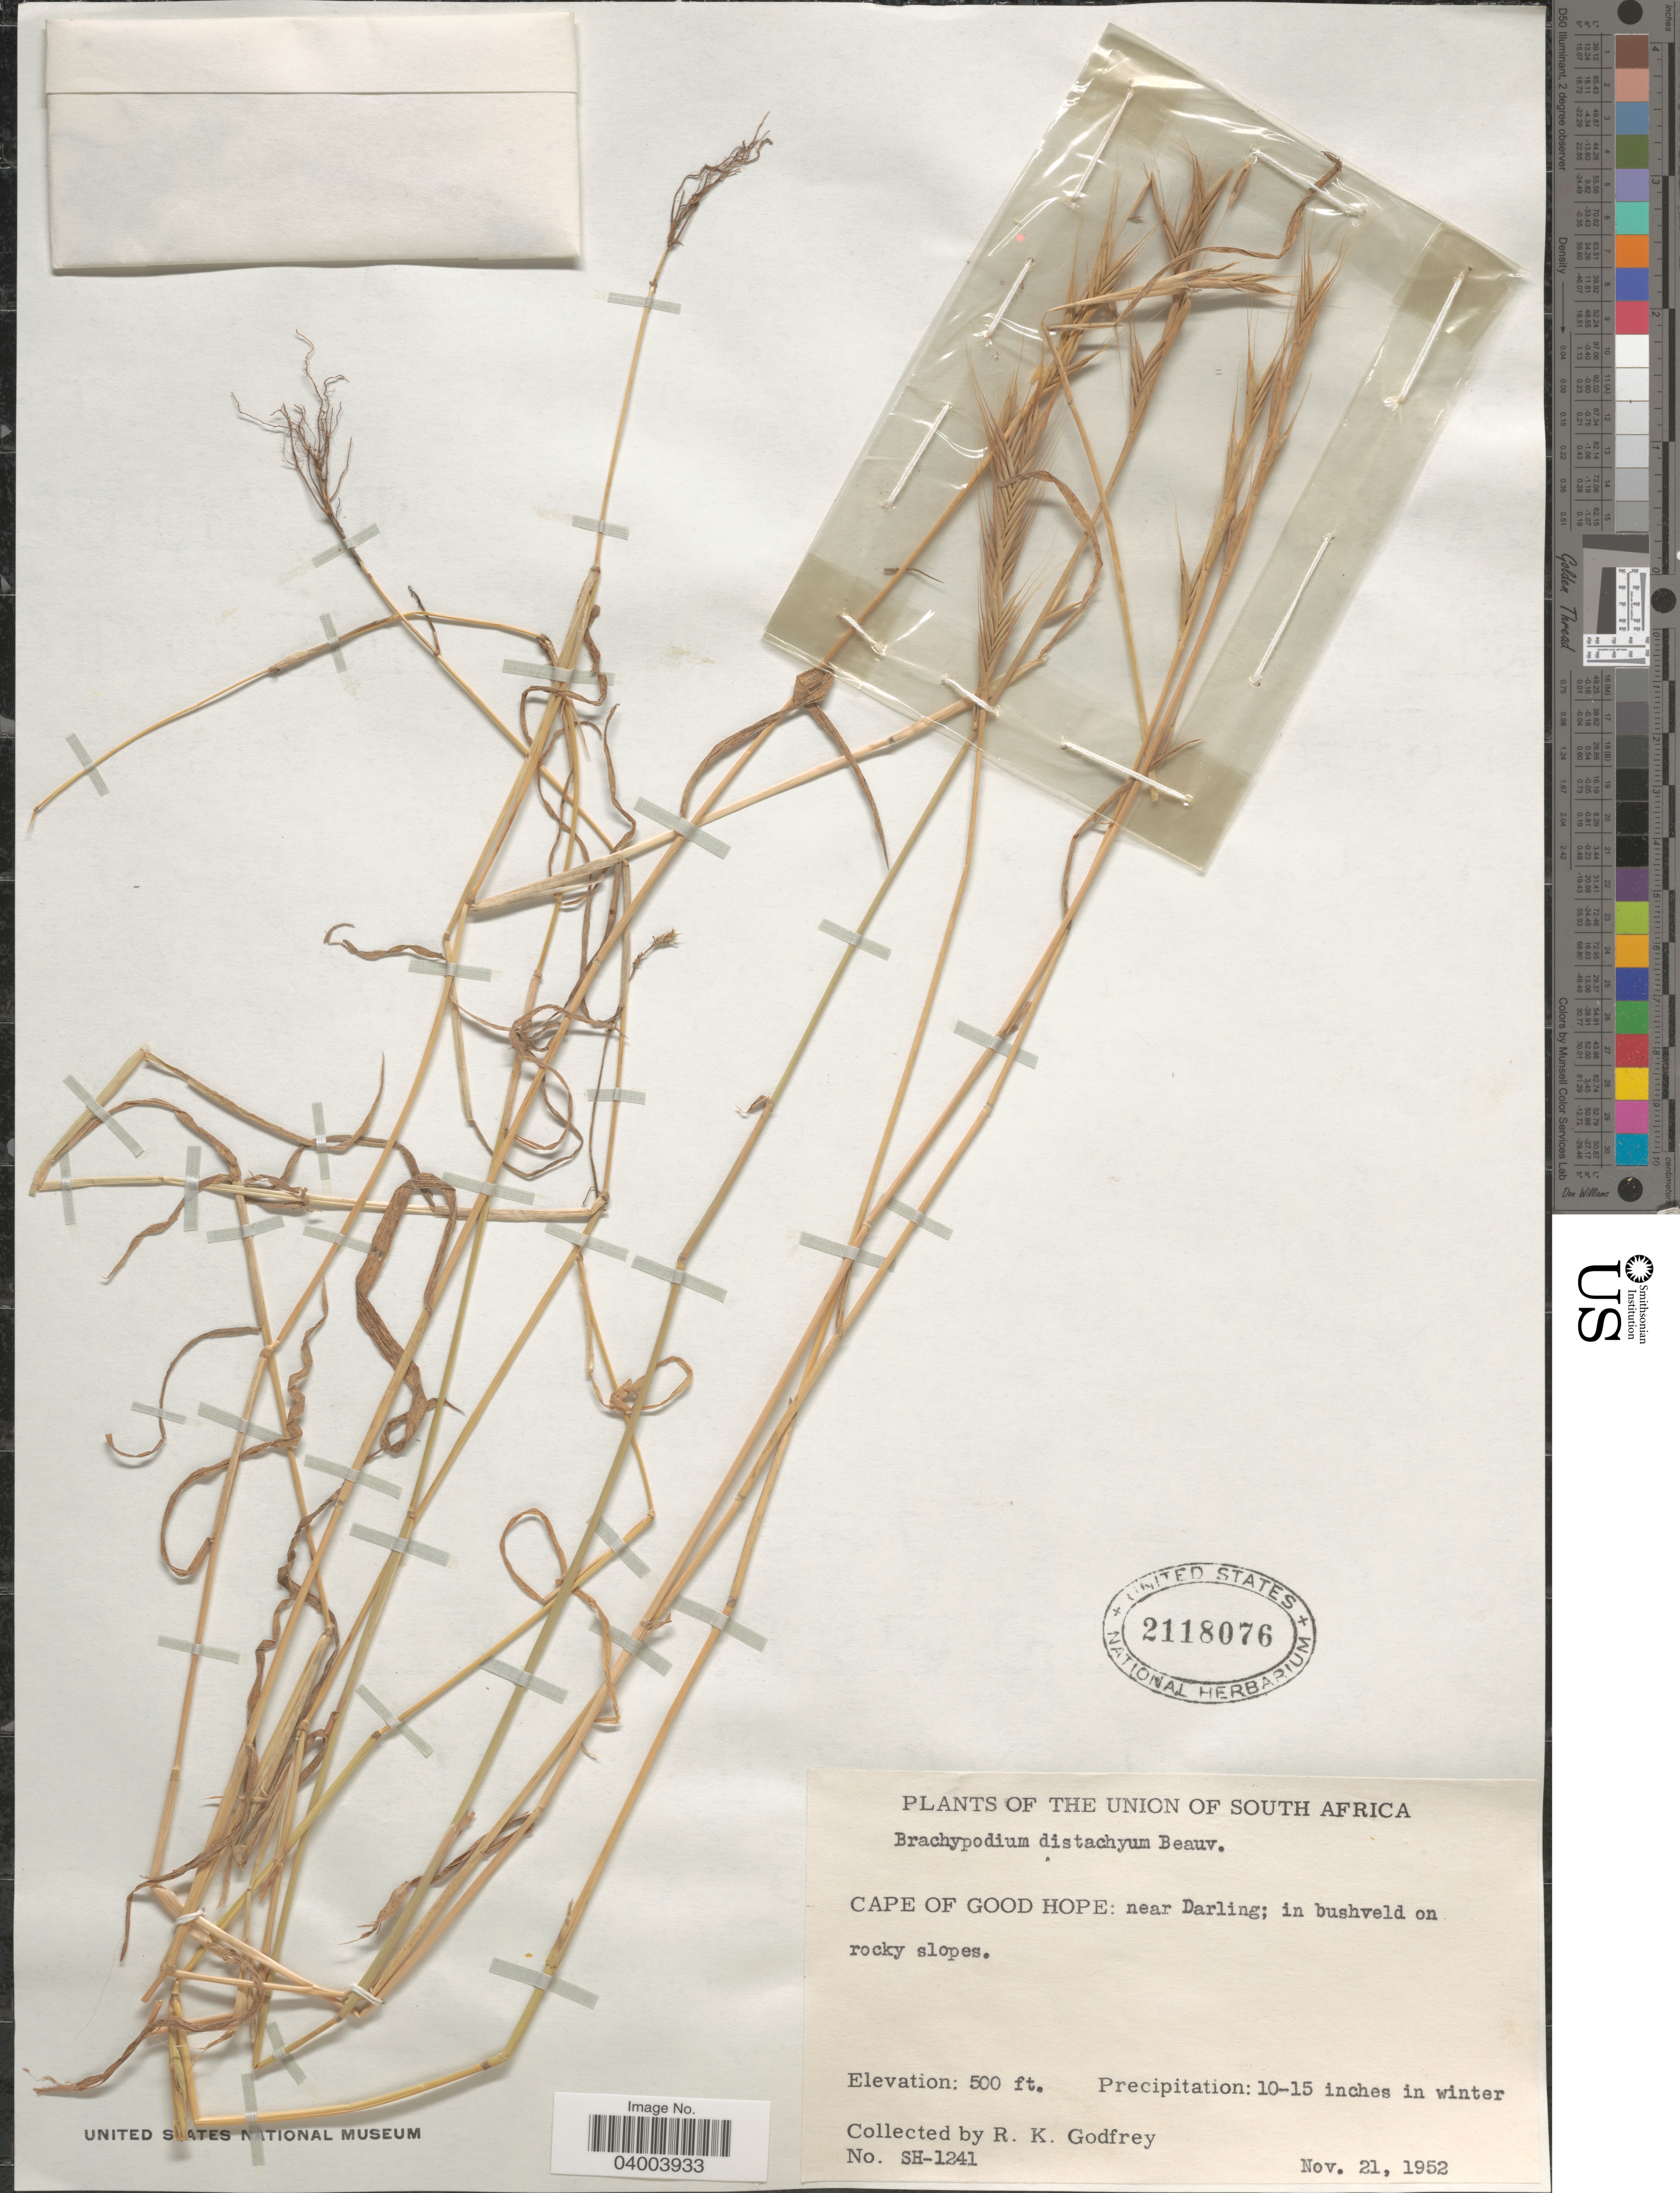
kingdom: Plantae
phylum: Tracheophyta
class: Liliopsida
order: Poales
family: Poaceae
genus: Brachypodium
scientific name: Brachypodium distachyon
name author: (L.) P. Beauv.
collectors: R. K. Godfrey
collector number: SH-1241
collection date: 1952-11-21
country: South Africa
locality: The Union of South Africa. Cape of Good Hope: near Darling; in bushveld on rocky slopes.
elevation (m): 152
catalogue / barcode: US 2118076